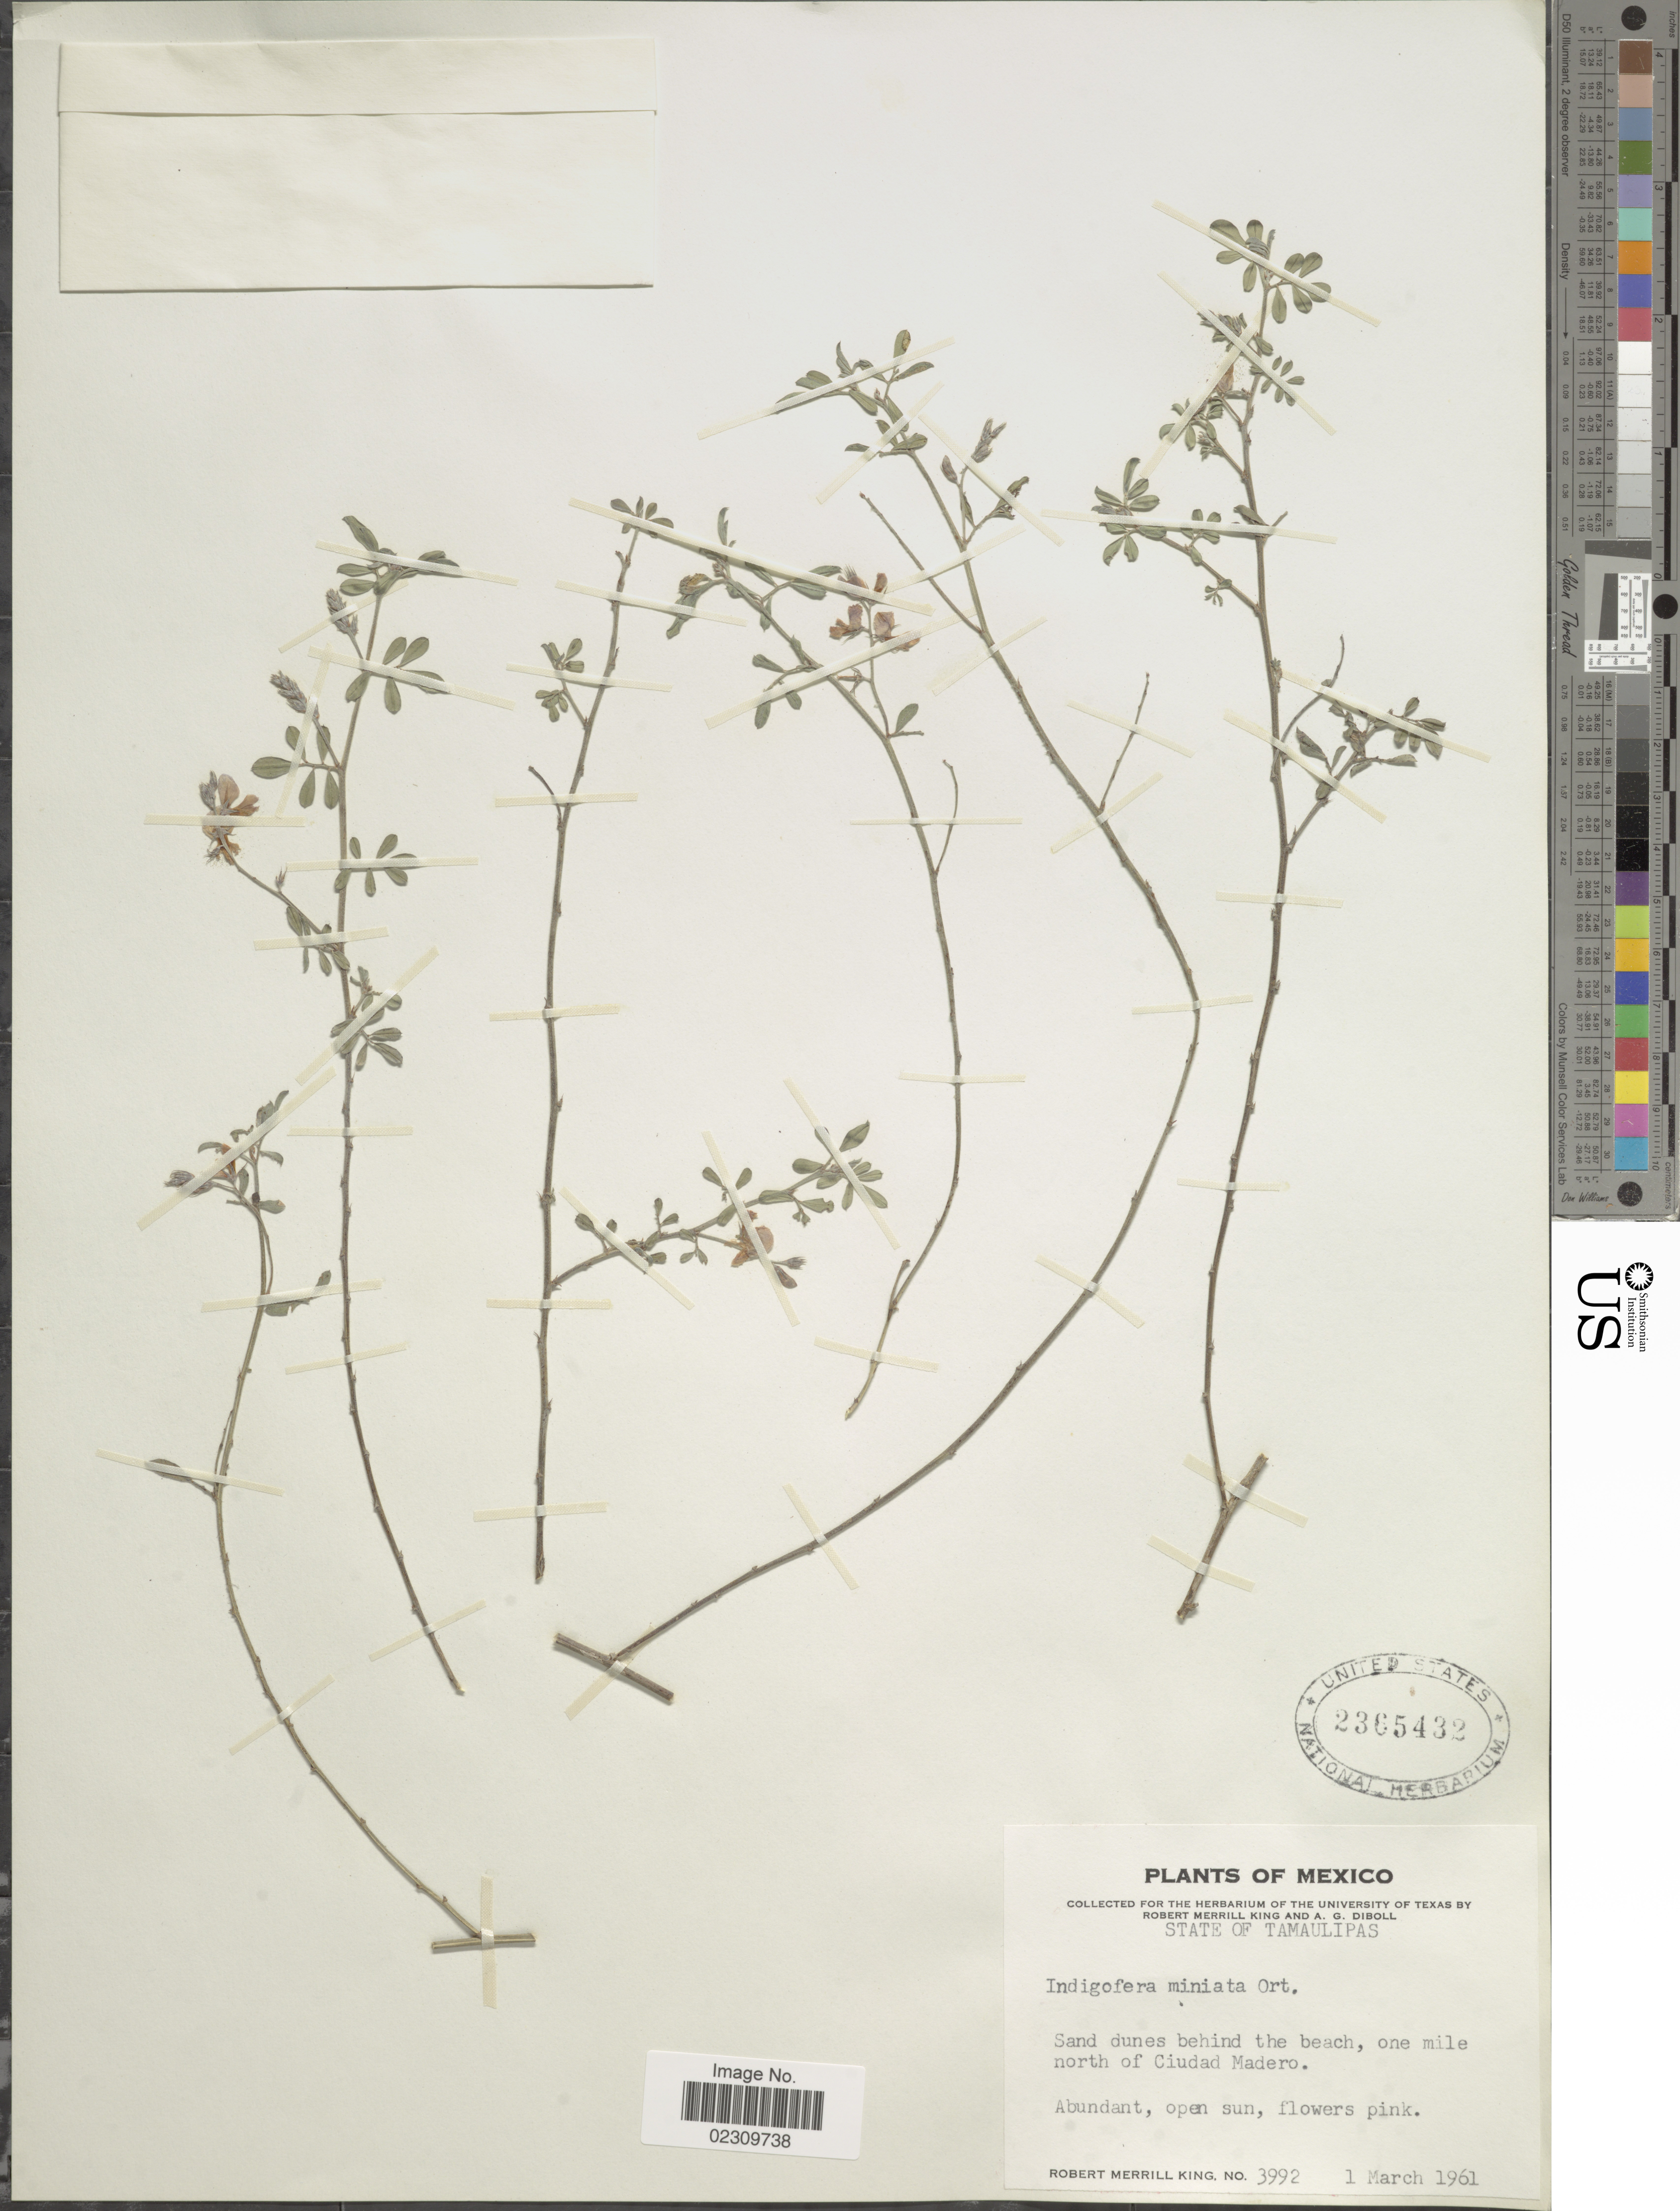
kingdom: Plantae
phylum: Tracheophyta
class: Magnoliopsida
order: Fabales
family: Fabaceae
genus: Indigofera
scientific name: Indigofera miniata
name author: Orteg.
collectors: R. M. King & A. Diboll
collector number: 3992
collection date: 1961-03-01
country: Mexico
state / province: Tamaulipas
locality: Sand dunes behind the beach, one mile north of Ciudad Madero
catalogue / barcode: US 2365432